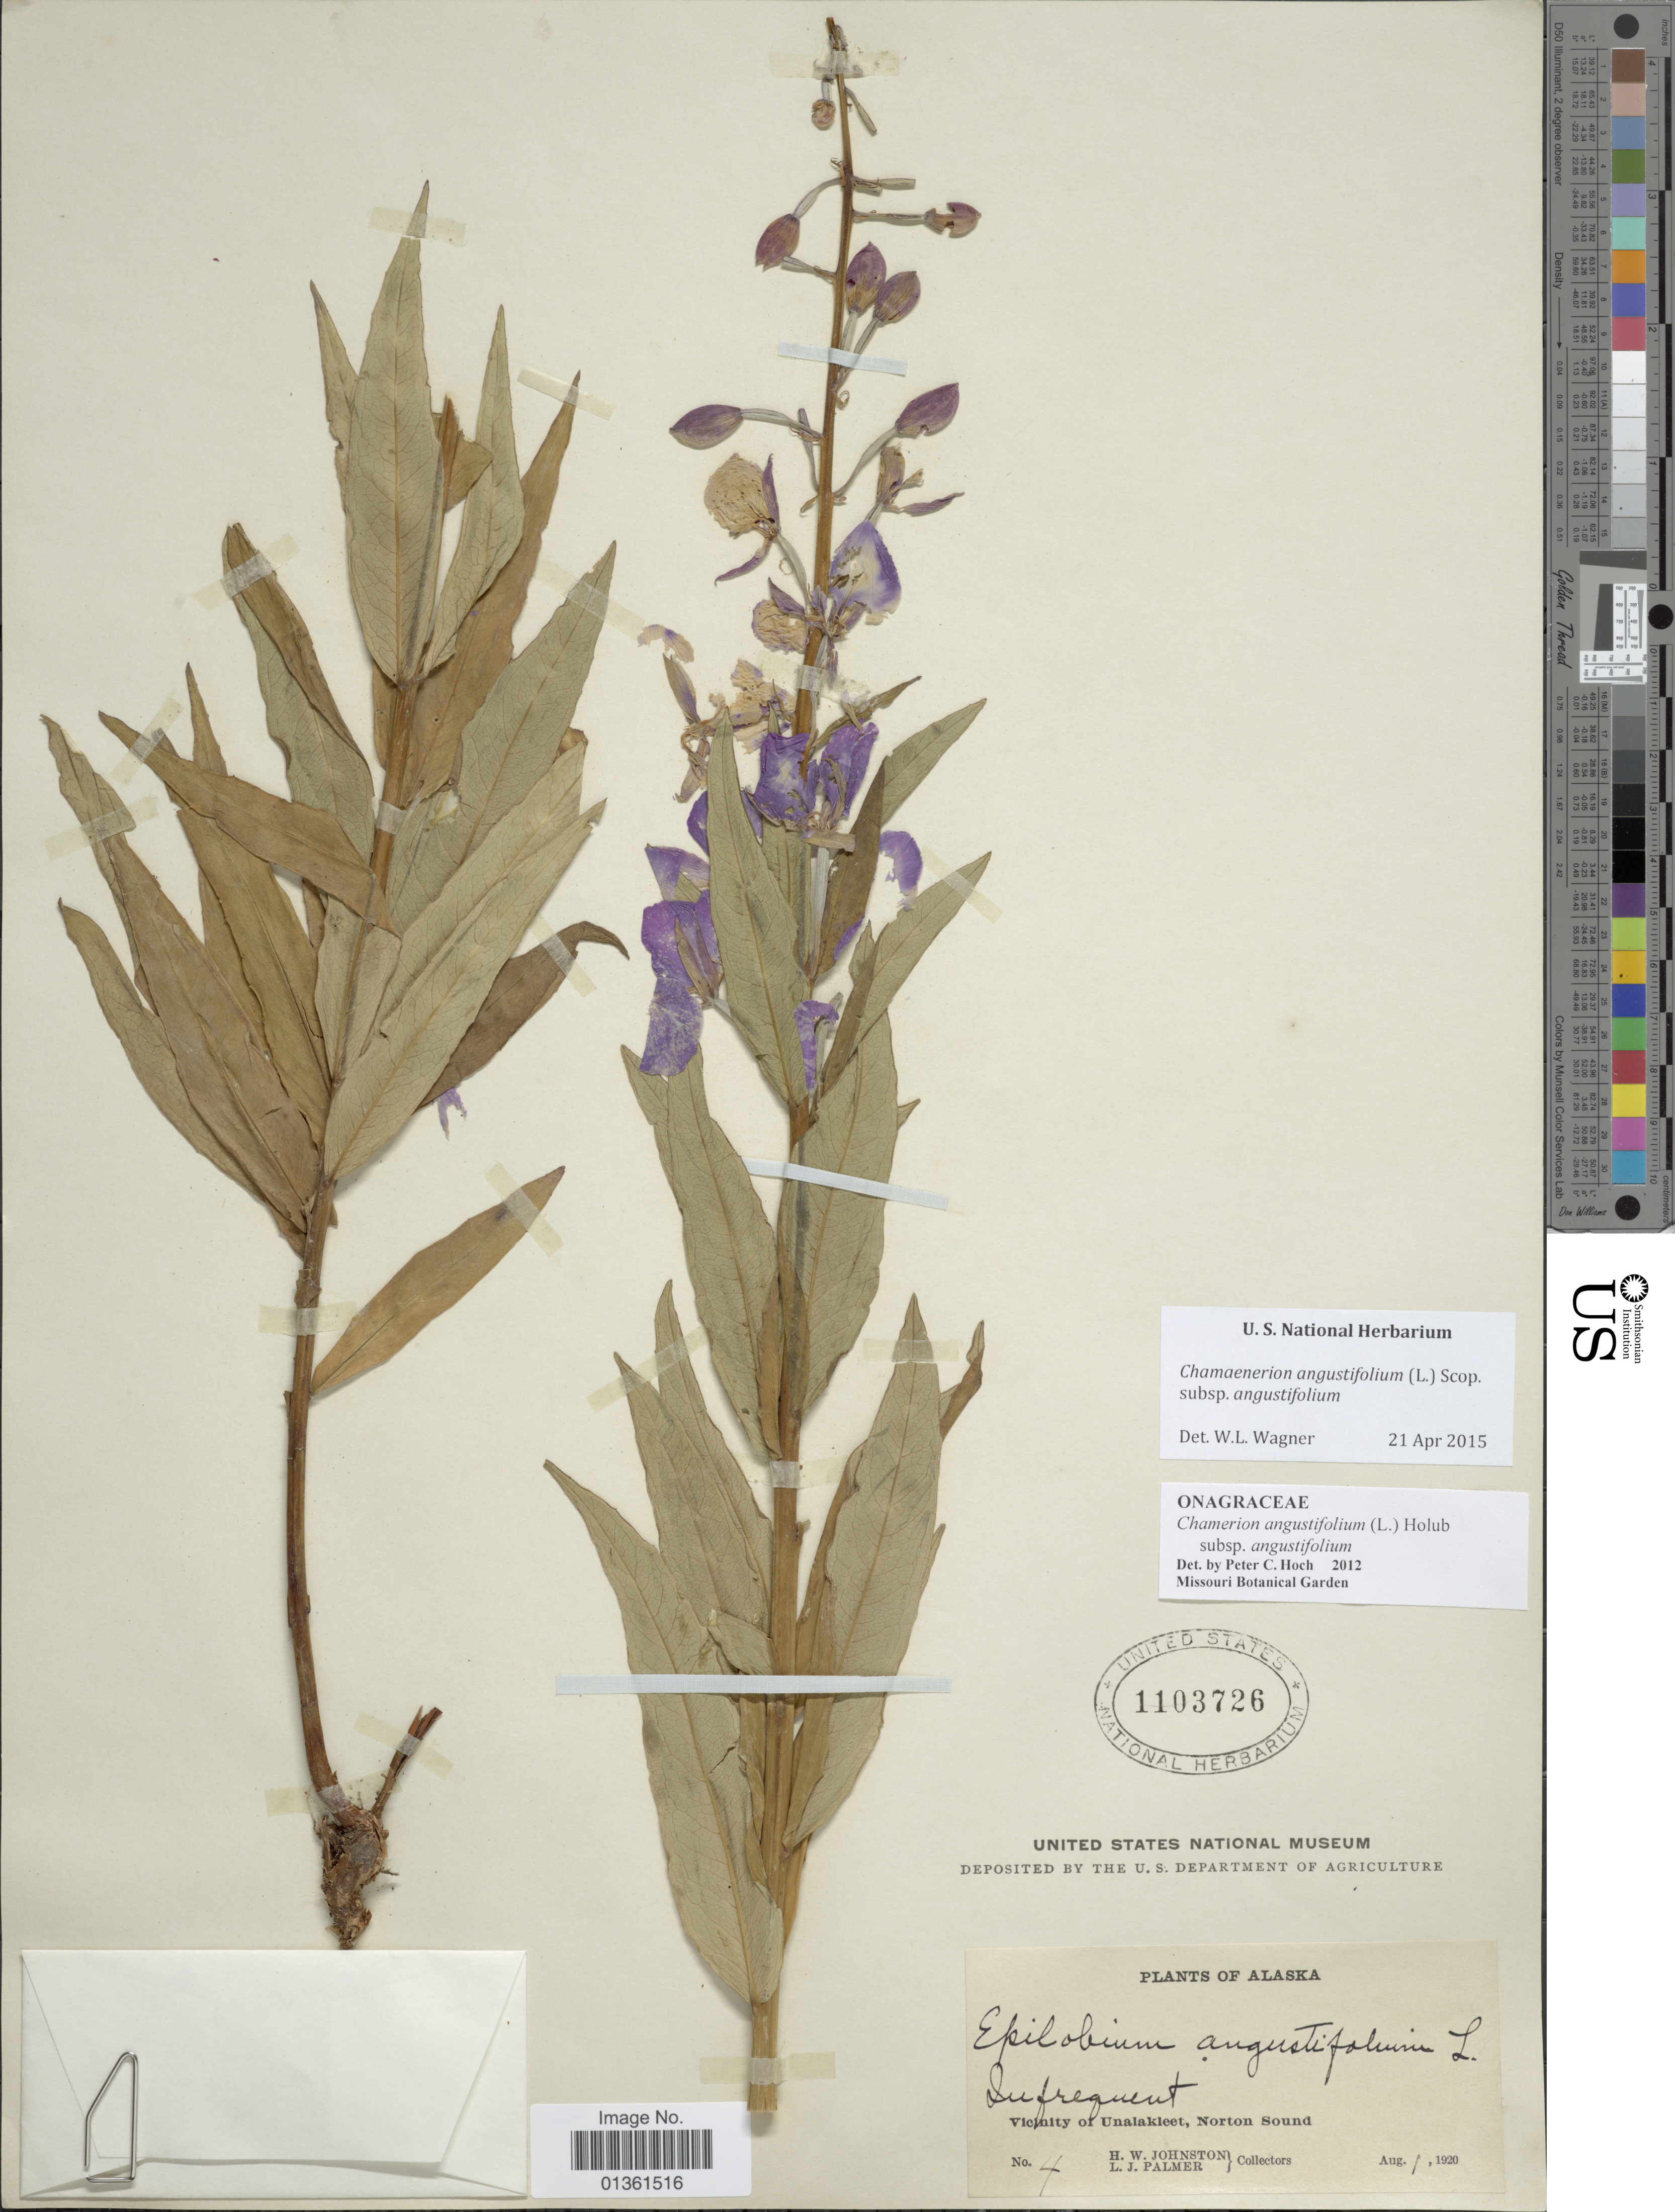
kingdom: Plantae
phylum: Tracheophyta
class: Magnoliopsida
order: Myrtales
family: Onagraceae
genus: Chamaenerion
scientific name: Chamaenerion angustifolium subsp. angustifolium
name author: (L.) Scop.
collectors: H. W. Johnston & L. J. Palmer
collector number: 4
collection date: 1920-08-01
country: United States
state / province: Alaska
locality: Vicinity of Unalakleet, Norton Sound.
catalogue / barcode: US 1103726